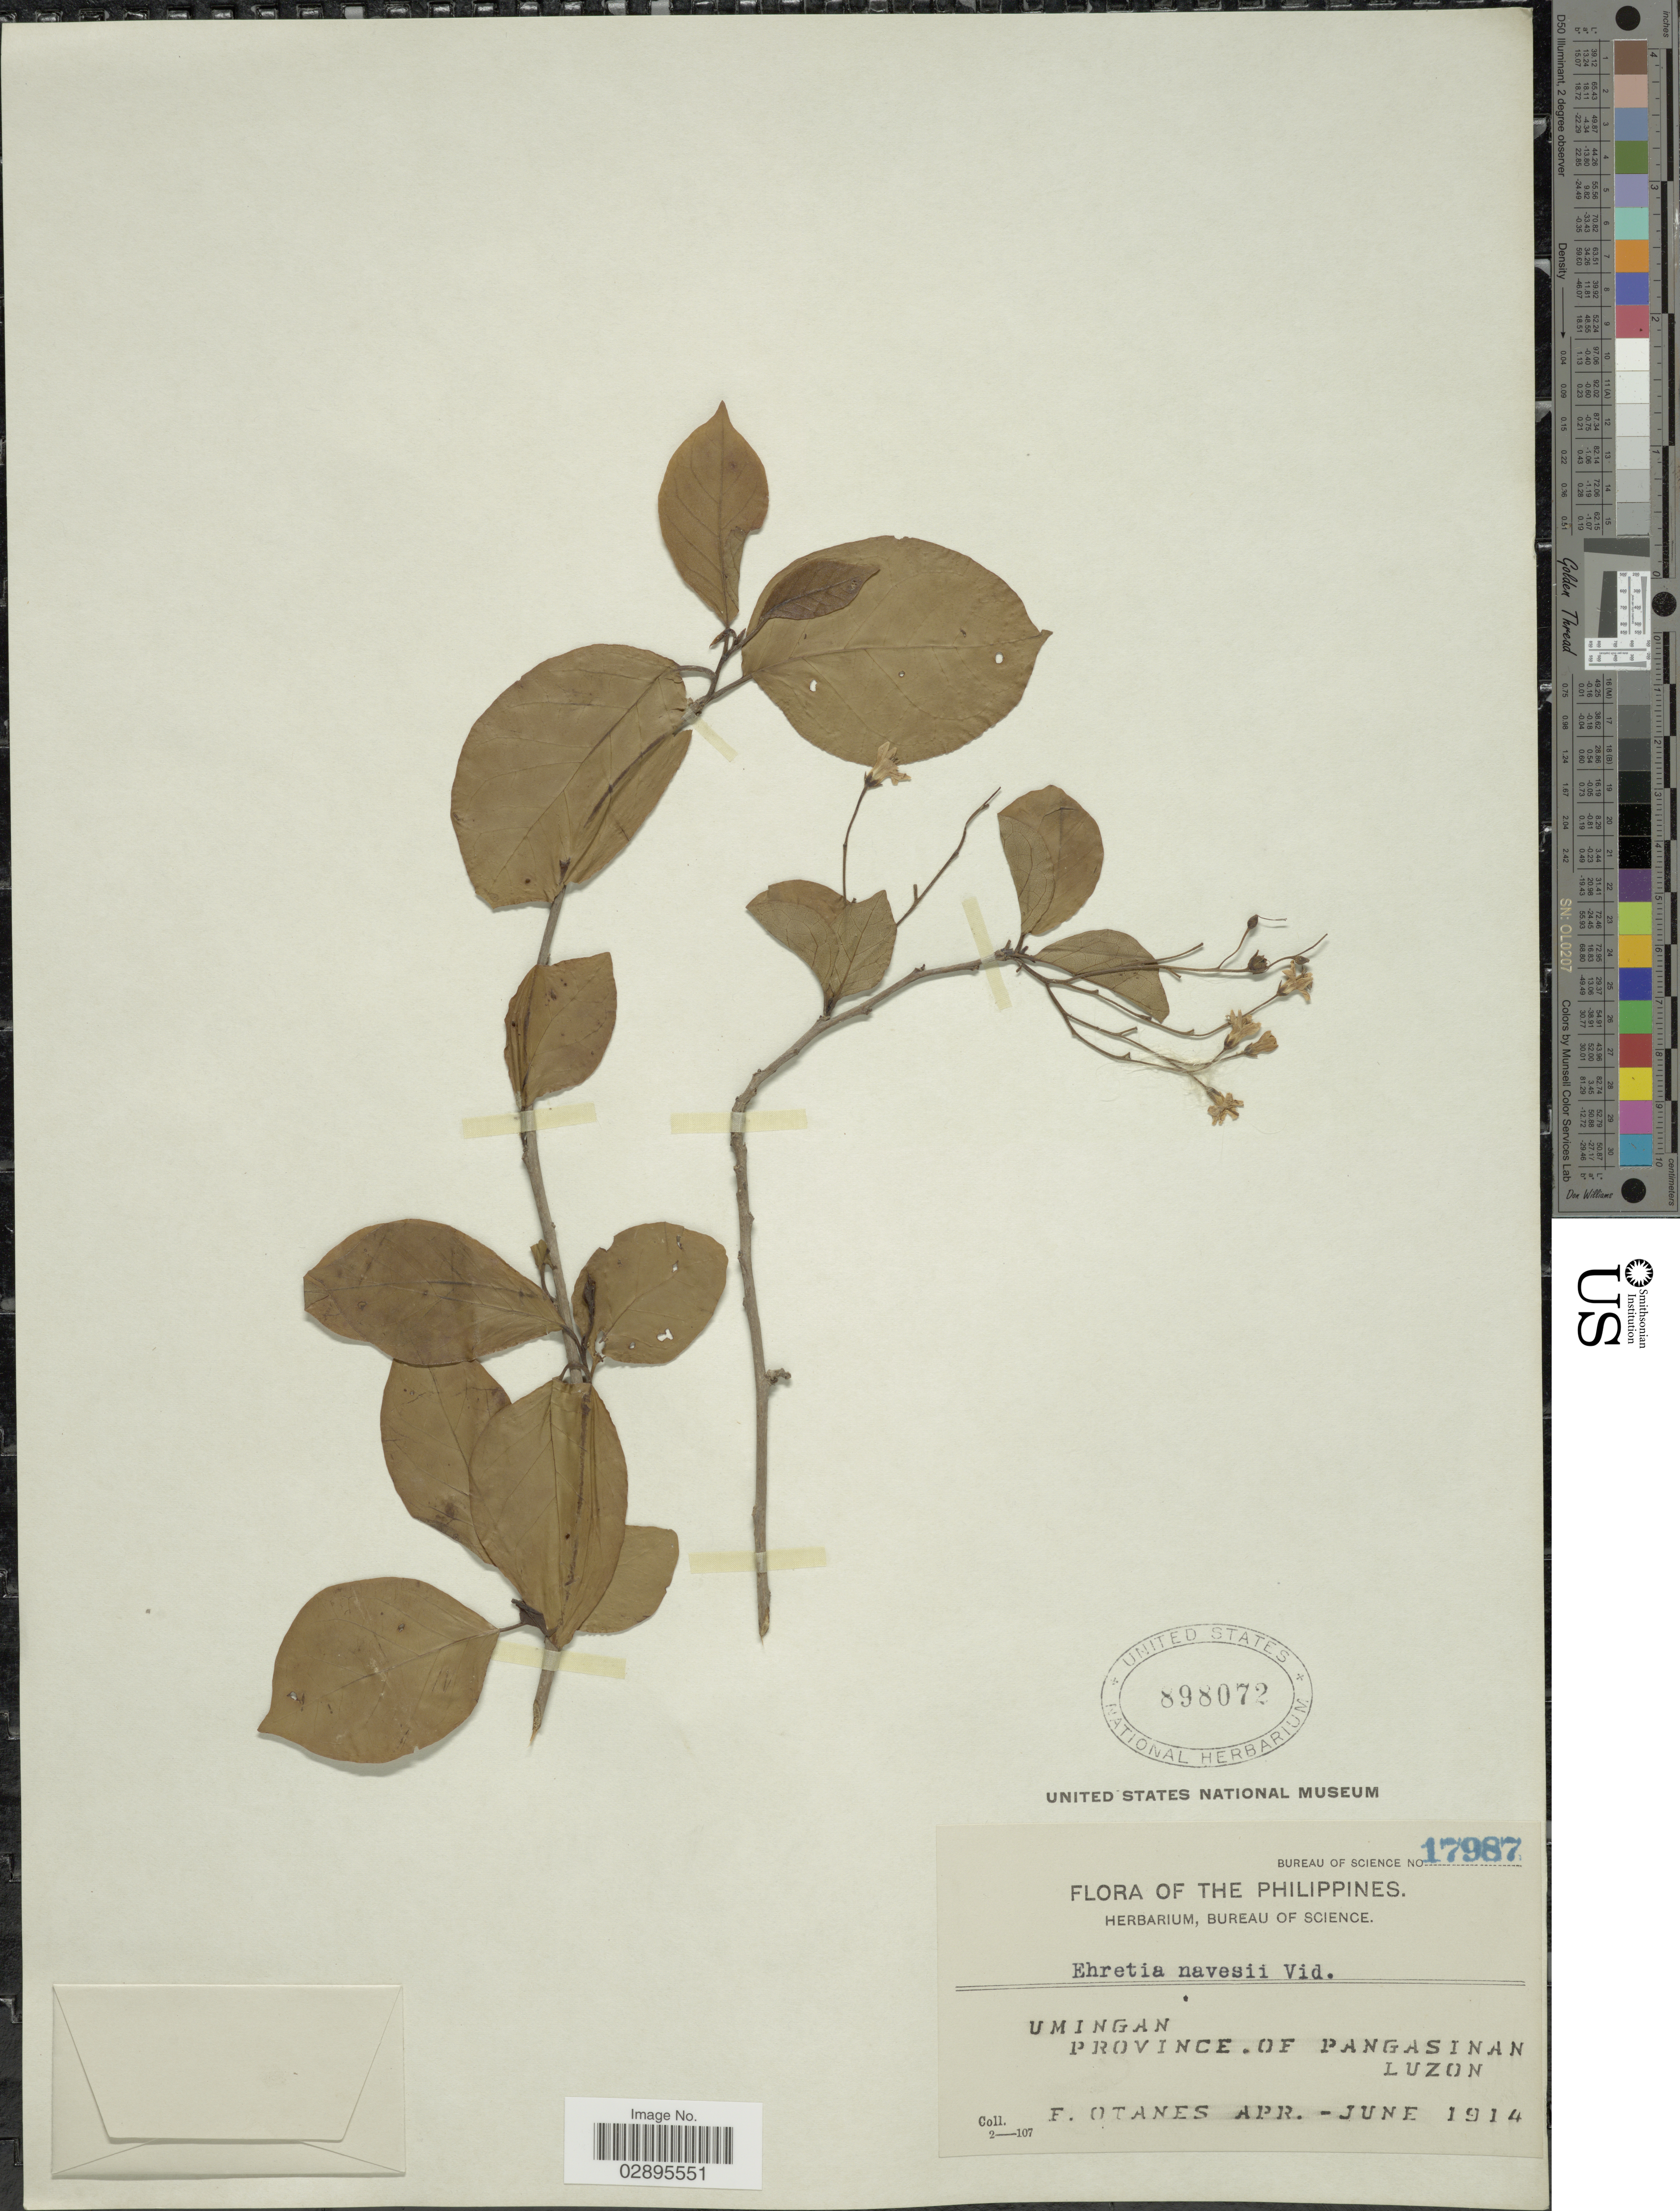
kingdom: Plantae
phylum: Tracheophyta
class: Magnoliopsida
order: Boraginales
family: Ehretiaceae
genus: Ehretia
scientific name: Ehretia navesii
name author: S. Vidal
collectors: F. Q. Otanes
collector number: Bureau of Science 17987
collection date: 1914-04/1914-06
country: Philippines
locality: Umingan. Province of Pangasinan, Luzon.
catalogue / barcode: US 898072